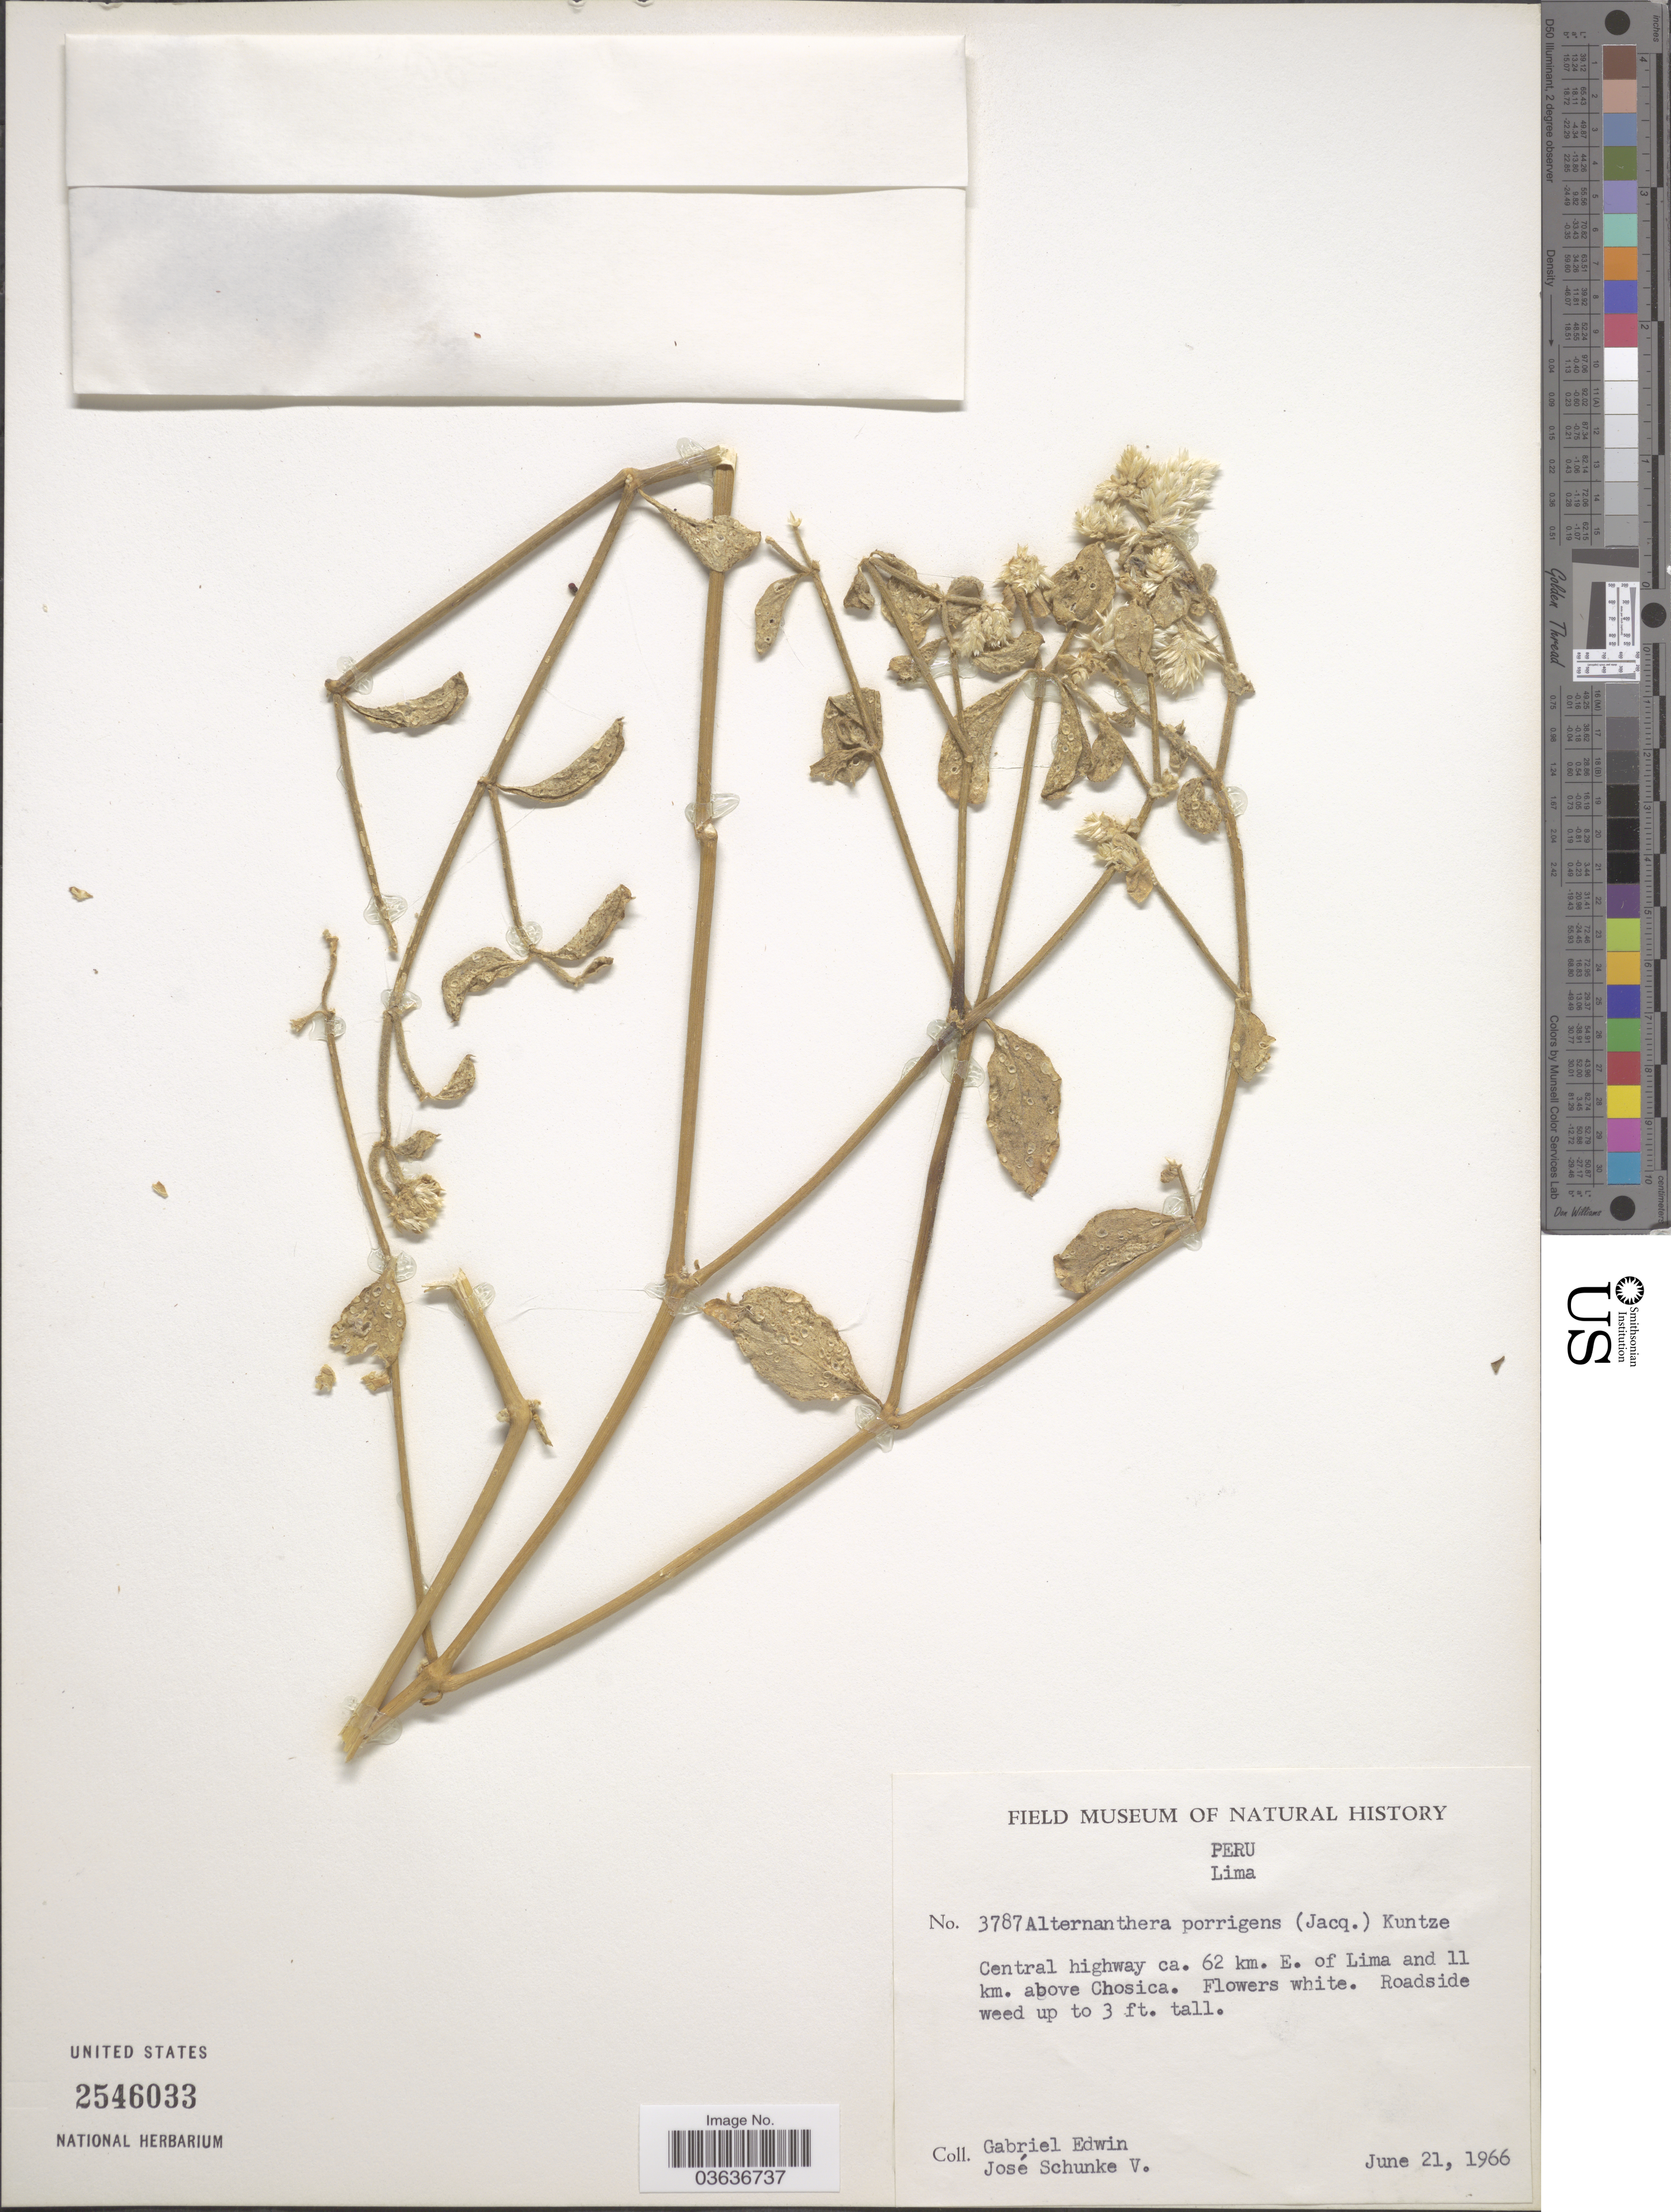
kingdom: Plantae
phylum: Tracheophyta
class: Magnoliopsida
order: Caryophyllales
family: Amaranthaceae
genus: Alternanthera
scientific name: Alternanthera porrigens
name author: (Jacq.) Kuntze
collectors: G. Edwin & J. Schunke Vigo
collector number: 3787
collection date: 1966-06-21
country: Peru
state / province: Lima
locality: Central highway ca. 62 km. E. of Lima and 11 km. above Chosica.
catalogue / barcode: US 2546033